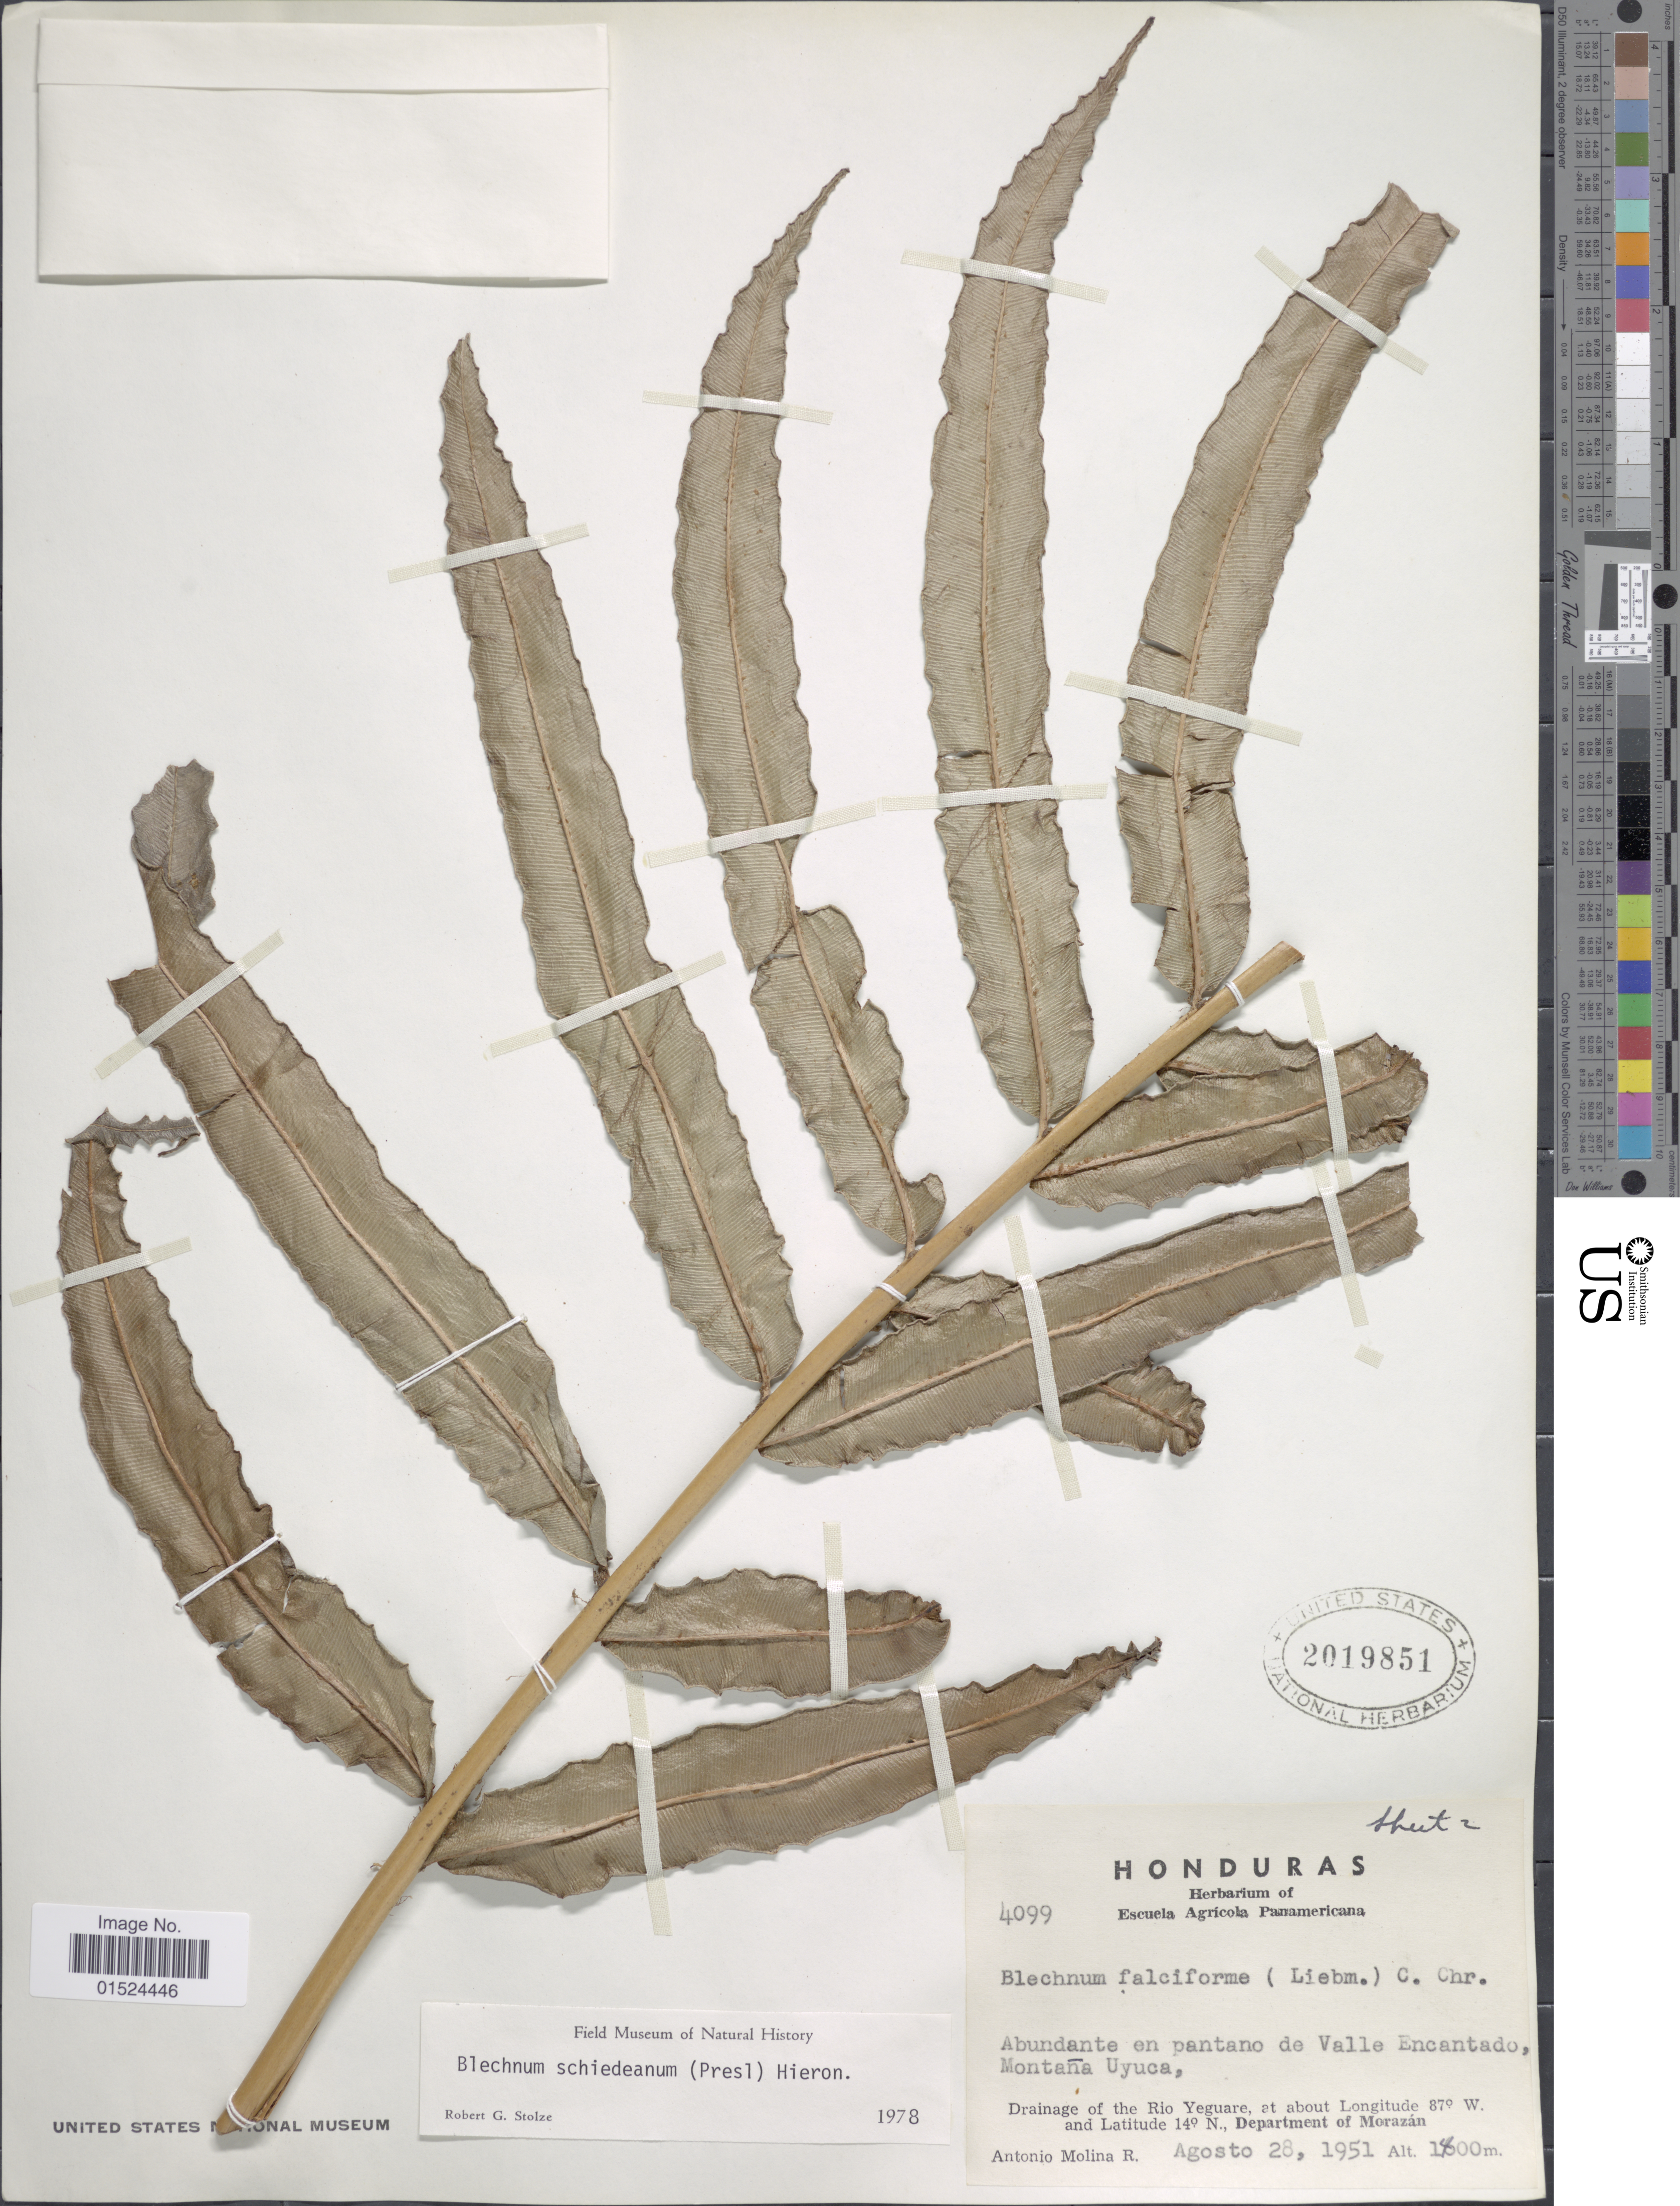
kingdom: Plantae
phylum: Tracheophyta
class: Polypodiopsida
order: Polypodiales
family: Blechnaceae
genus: Blechnum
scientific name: Blechnum schiedeanum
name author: (Schltdl. ex C. Presl) Hieron.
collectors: A. Molina R.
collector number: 4099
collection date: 1951-08-28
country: Honduras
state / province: Fco. Morazán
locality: Abundante en pantano de Valle Encantado, Montaña Uyuca, Drainage of the Rio Yeguare, Department of Morazán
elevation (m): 1800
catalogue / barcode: US 2019851